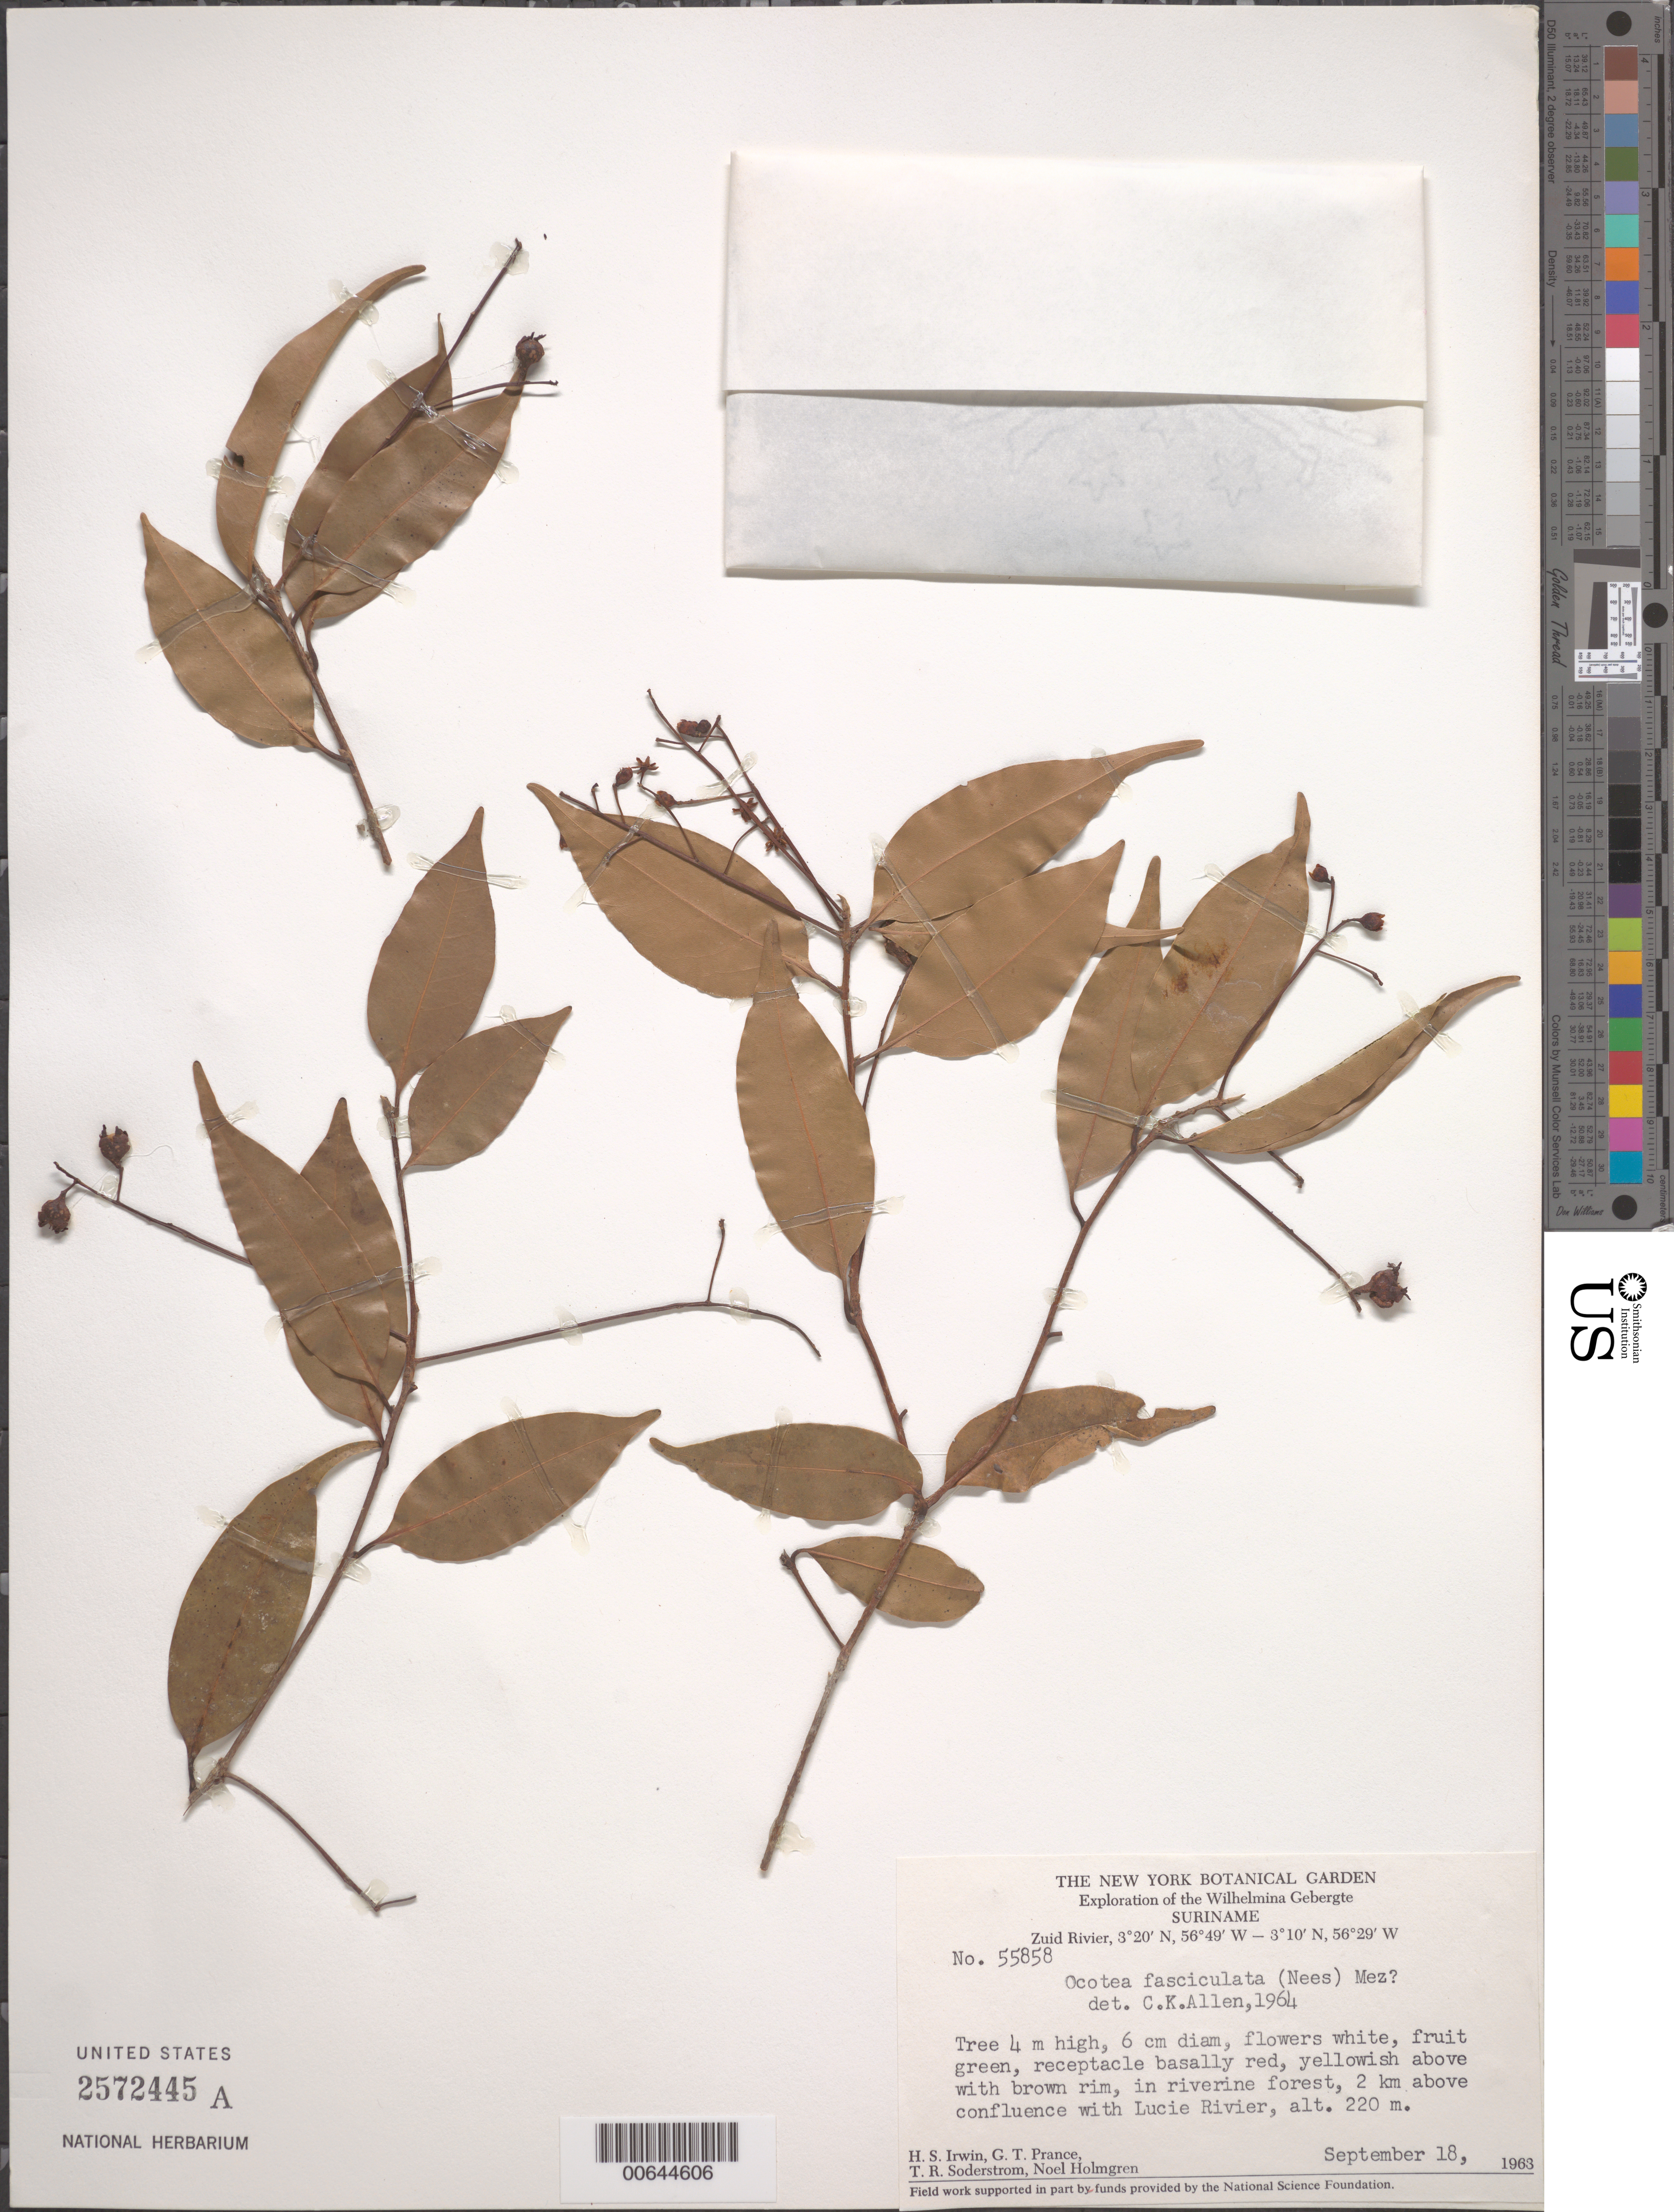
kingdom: Plantae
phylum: Tracheophyta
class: Magnoliopsida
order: Laurales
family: Lauraceae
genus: Ocotea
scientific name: Ocotea fasciculata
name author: (Nees) Mez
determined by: Allen, C. K.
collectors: H. Irwin, G. T. Prance, T. R. Soderstrom & N. H. Holmgren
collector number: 55858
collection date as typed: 18-Sep-63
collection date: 1963-09-18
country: Suriname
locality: Zuid River, 2 km above confluence with Lucie R., Wilhelmina Gebergte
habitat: Riverine forest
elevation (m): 220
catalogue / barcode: US 2572445A